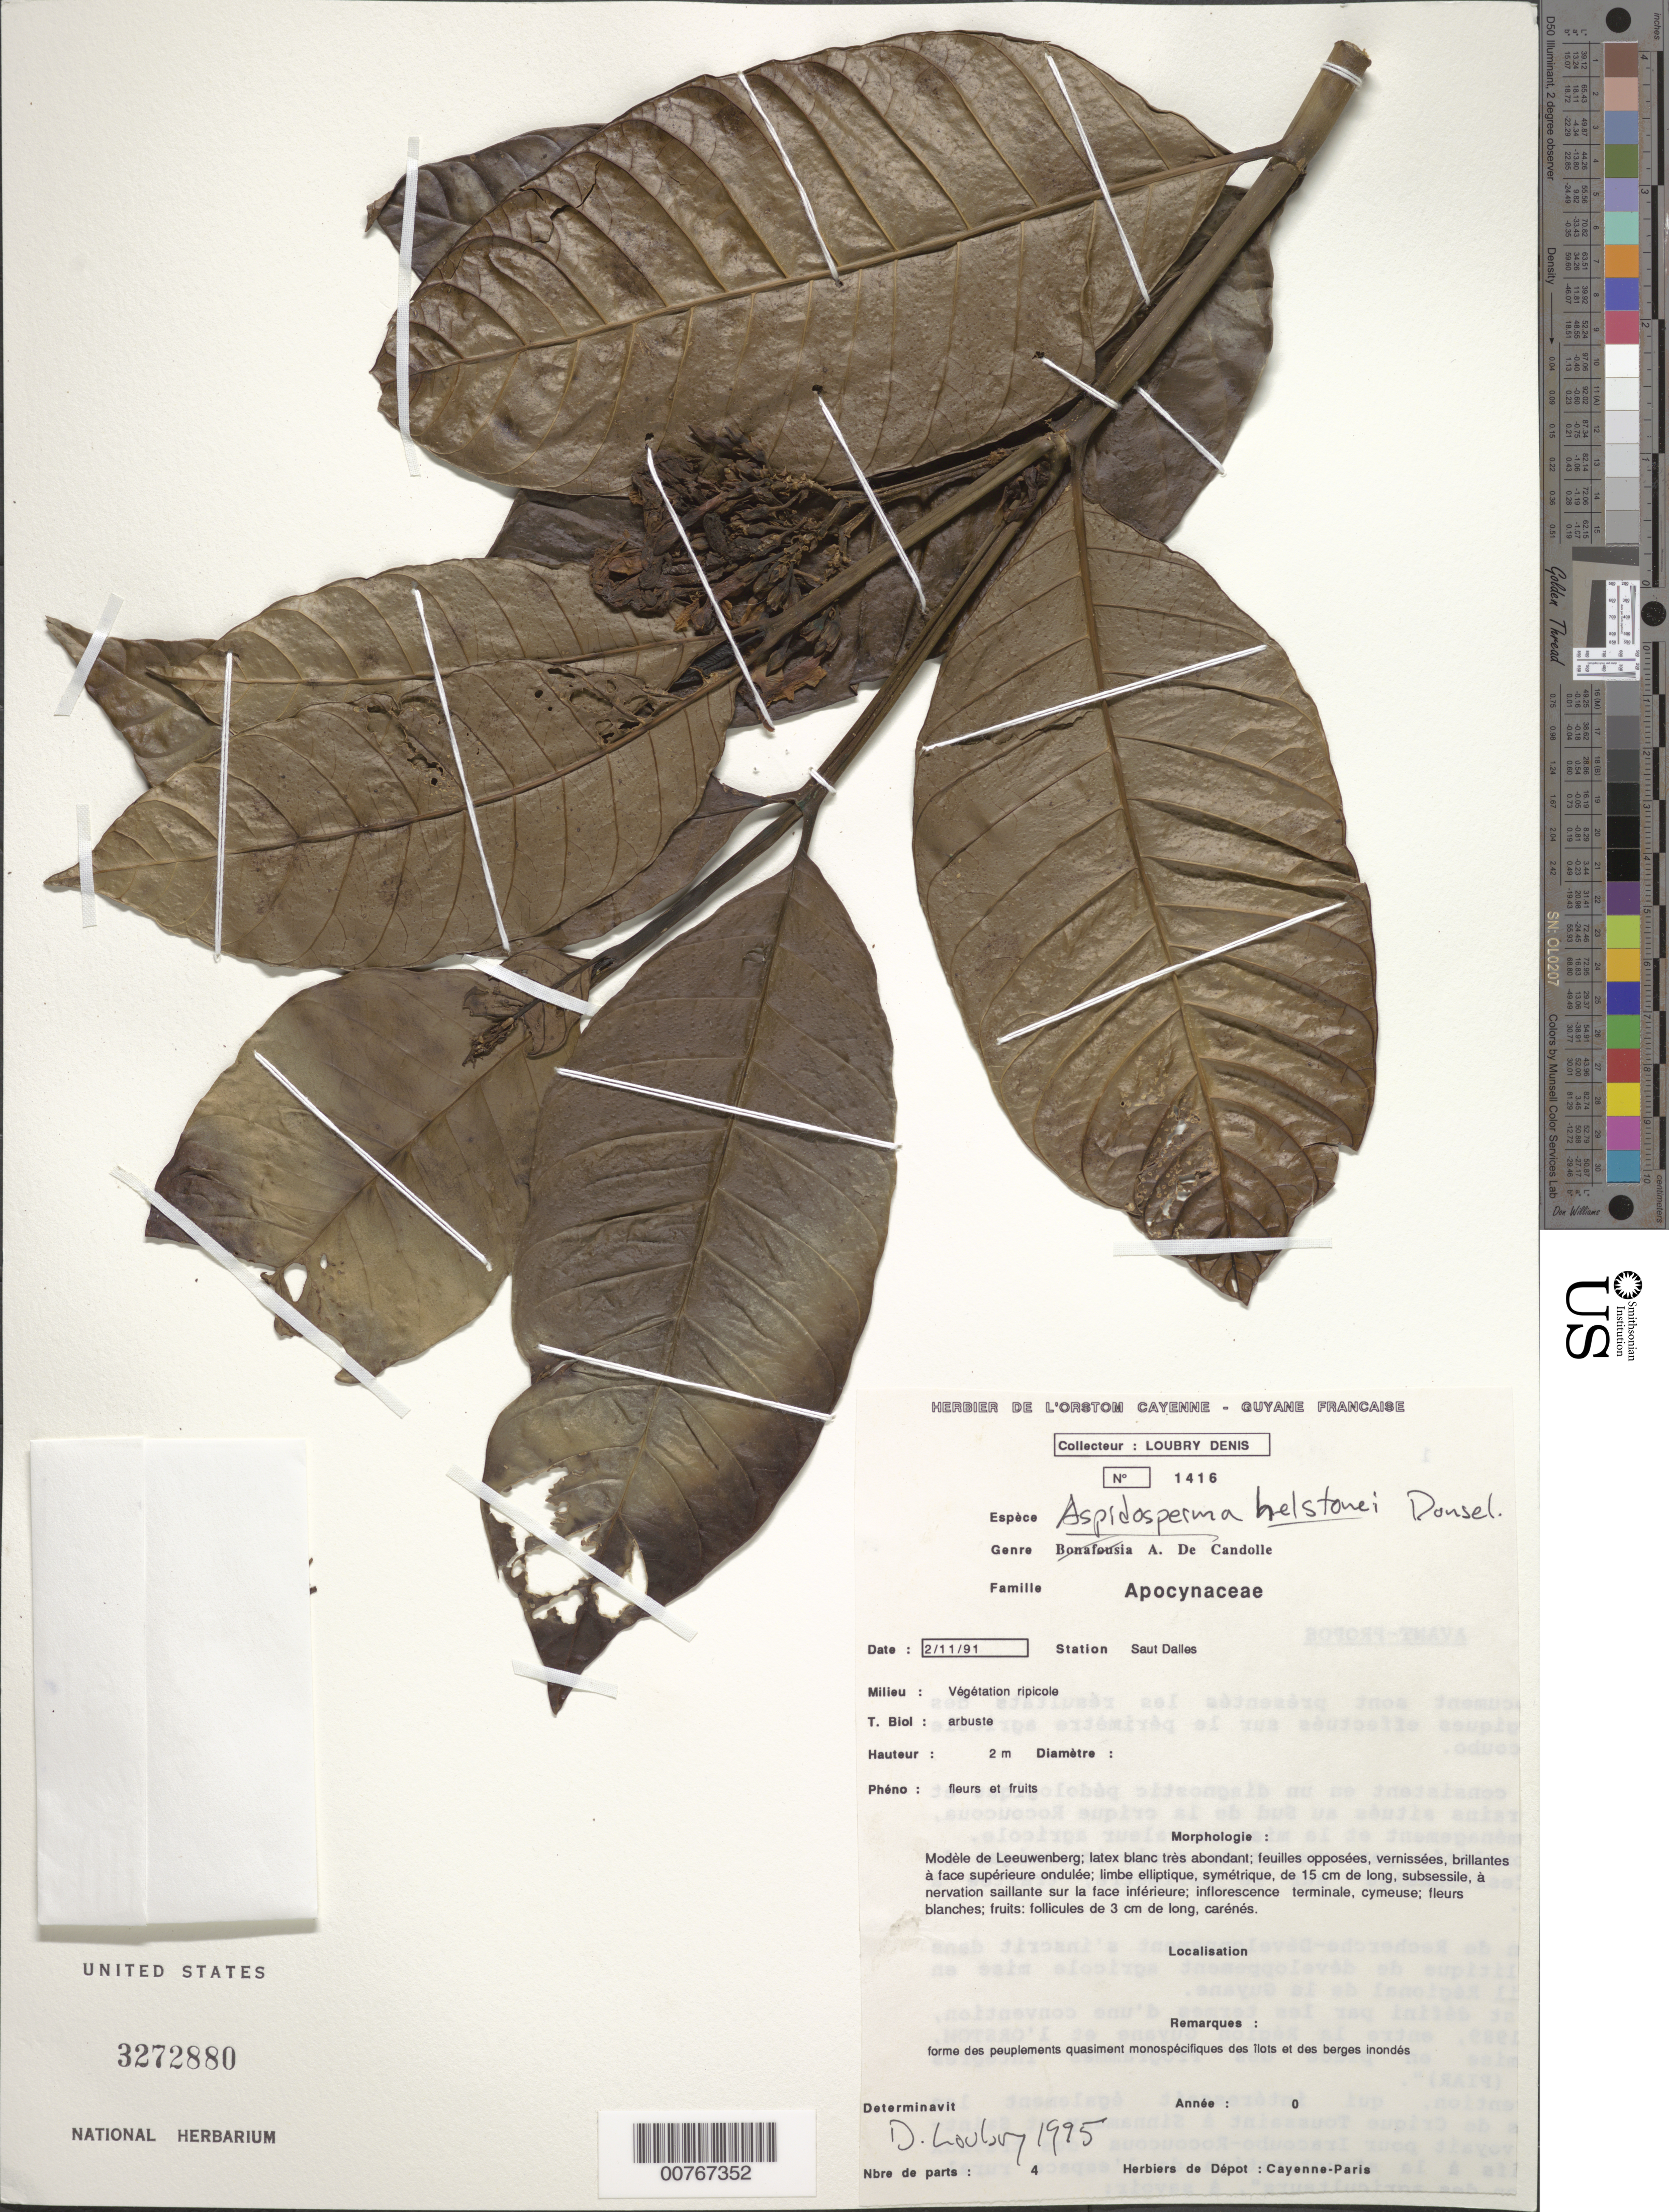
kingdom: Plantae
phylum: Tracheophyta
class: Magnoliopsida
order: Gentianales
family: Apocynaceae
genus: Aspidosperma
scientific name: Aspidosperma helstonei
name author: Donsel.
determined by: Loubry, D.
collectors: D. Loubry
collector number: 1416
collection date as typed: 2-Nov-91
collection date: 1991-11-02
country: French Guiana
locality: Saut Dalles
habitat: Vegetation ripicole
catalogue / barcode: US 3272880